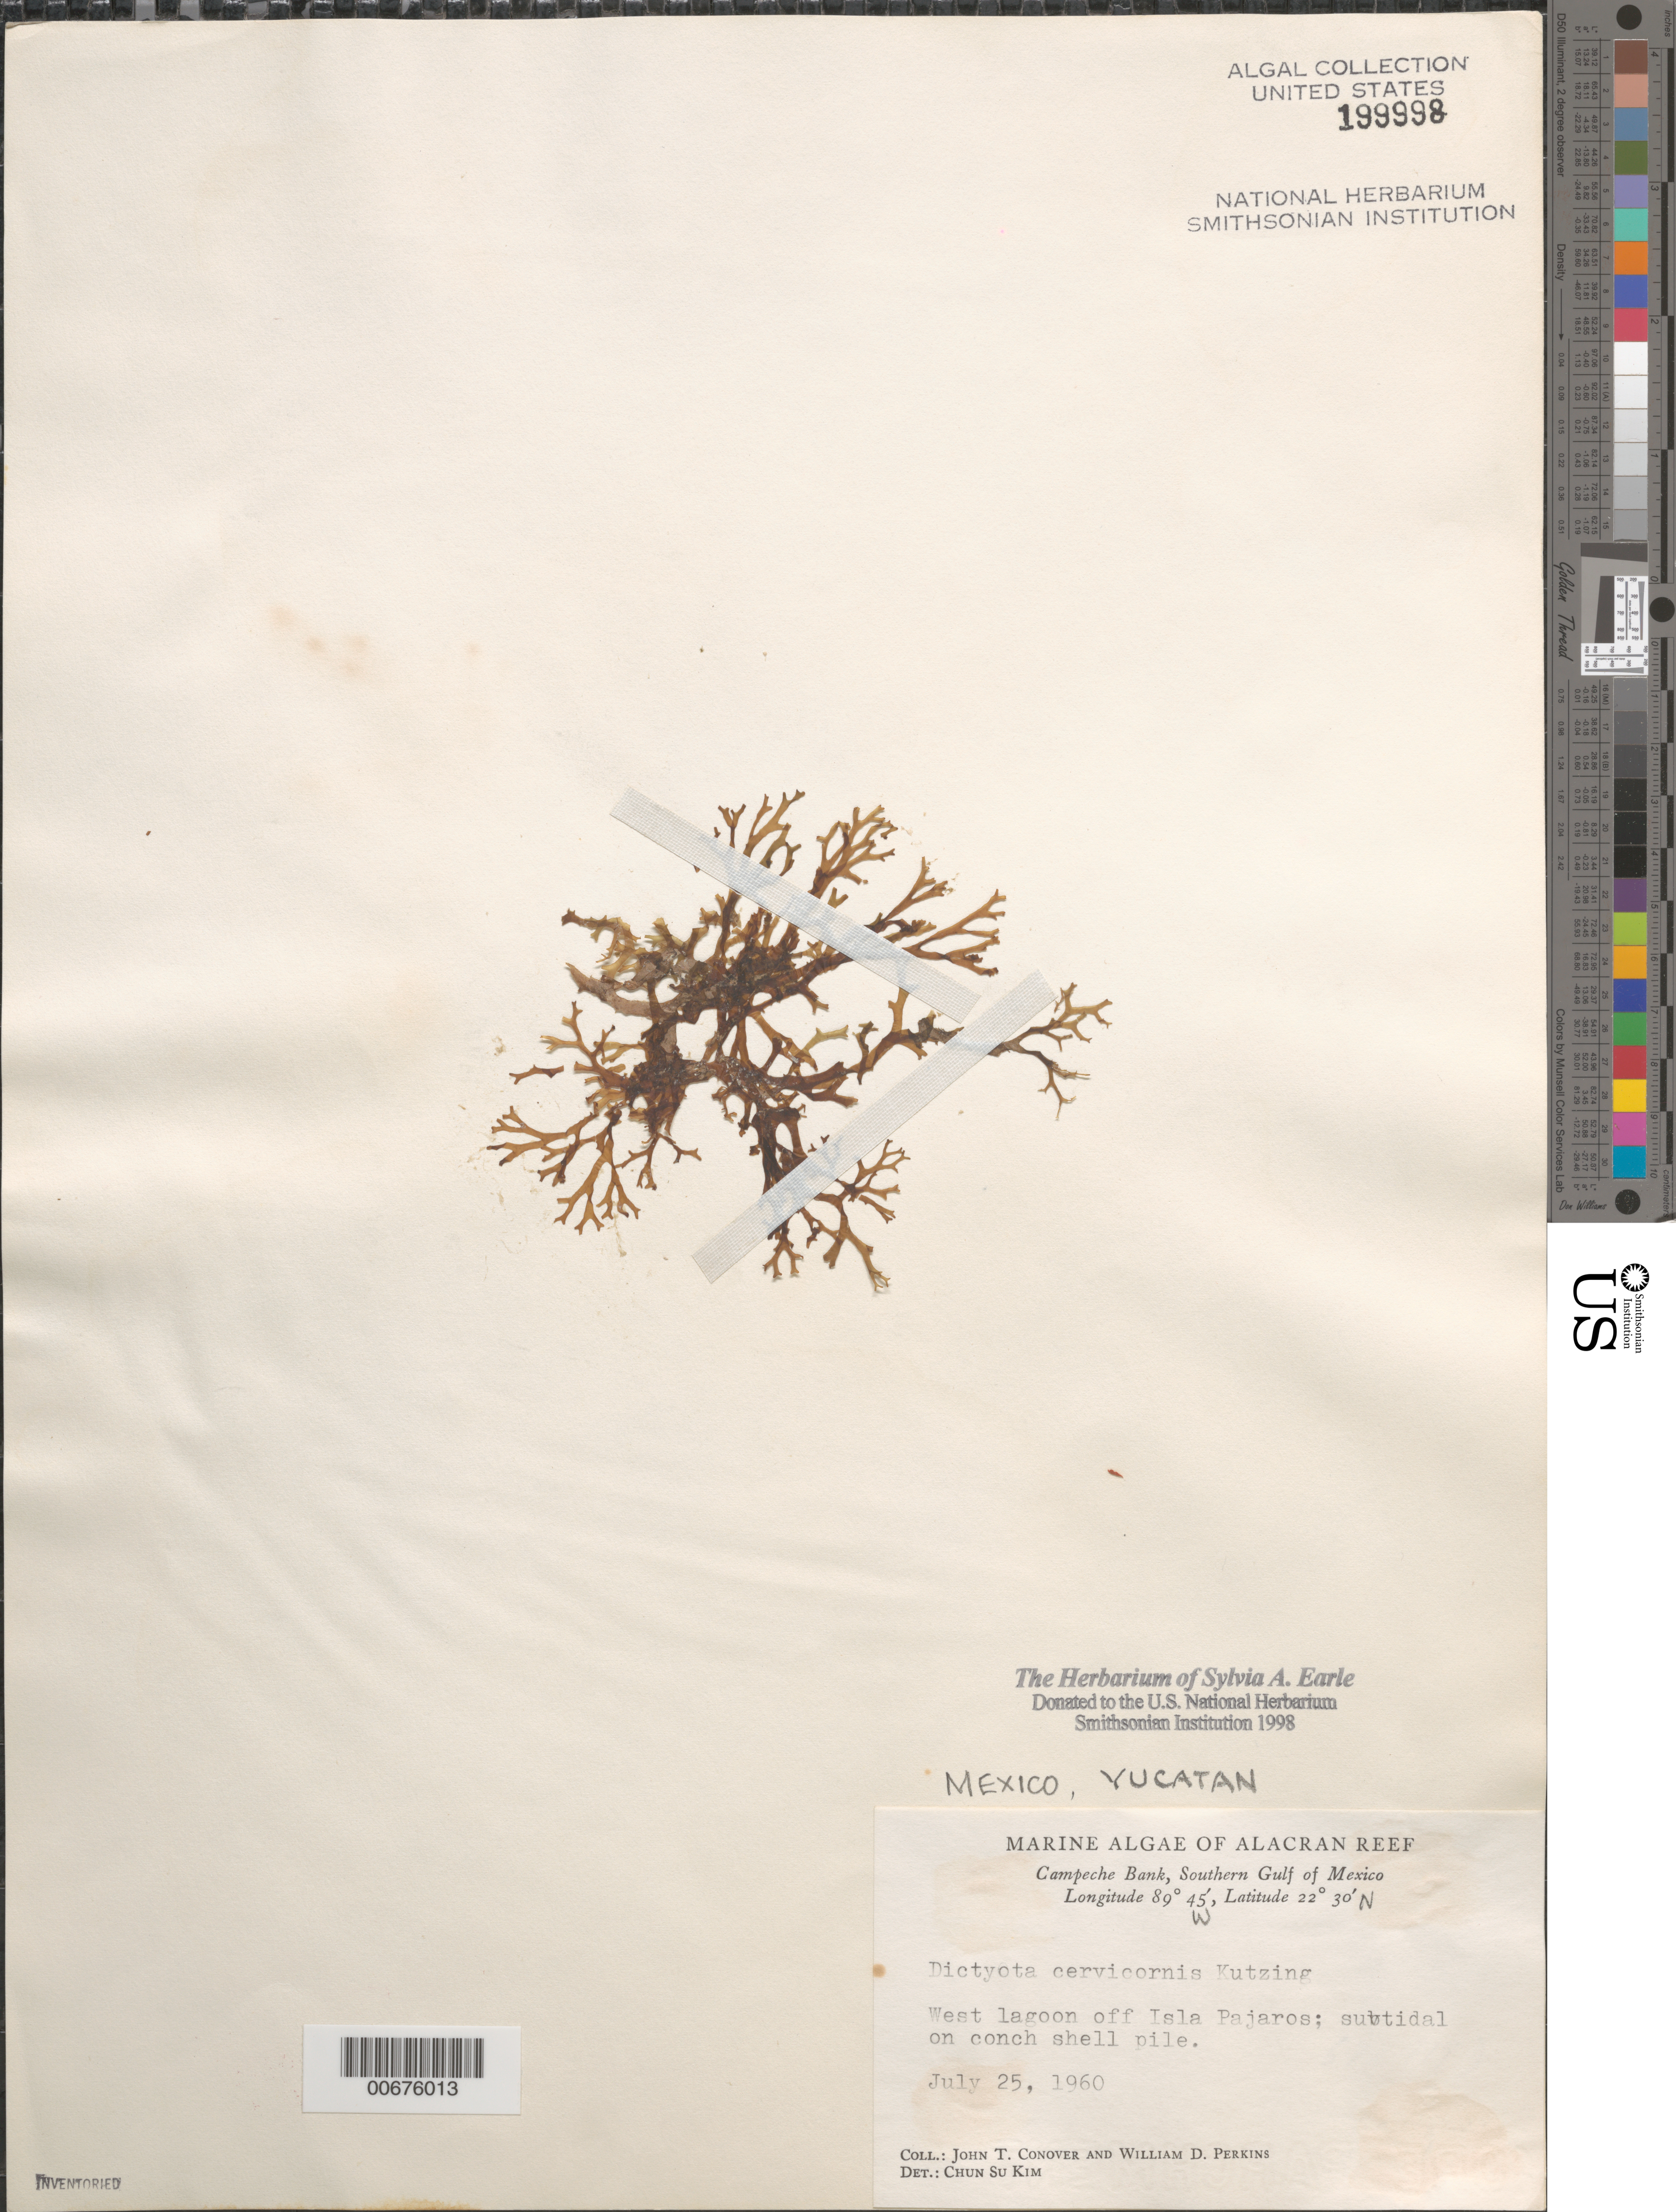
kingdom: Chromista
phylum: Ochrophyta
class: Phaeophyceae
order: Dictyotales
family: Dictyotaceae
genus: Dictyota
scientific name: Dictyota cervicornis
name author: Kütz.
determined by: Kim, Chun Su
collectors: J. T. Conover & W. D. Perkins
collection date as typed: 25 Jul 1960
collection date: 1960-07-25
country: Mexico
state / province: Yucatan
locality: Alacran Reef, reef east of Isla Pajaros, Campeche Bank, southern Gulf of Mexico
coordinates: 22 30' N, 89 45' W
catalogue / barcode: US 199998